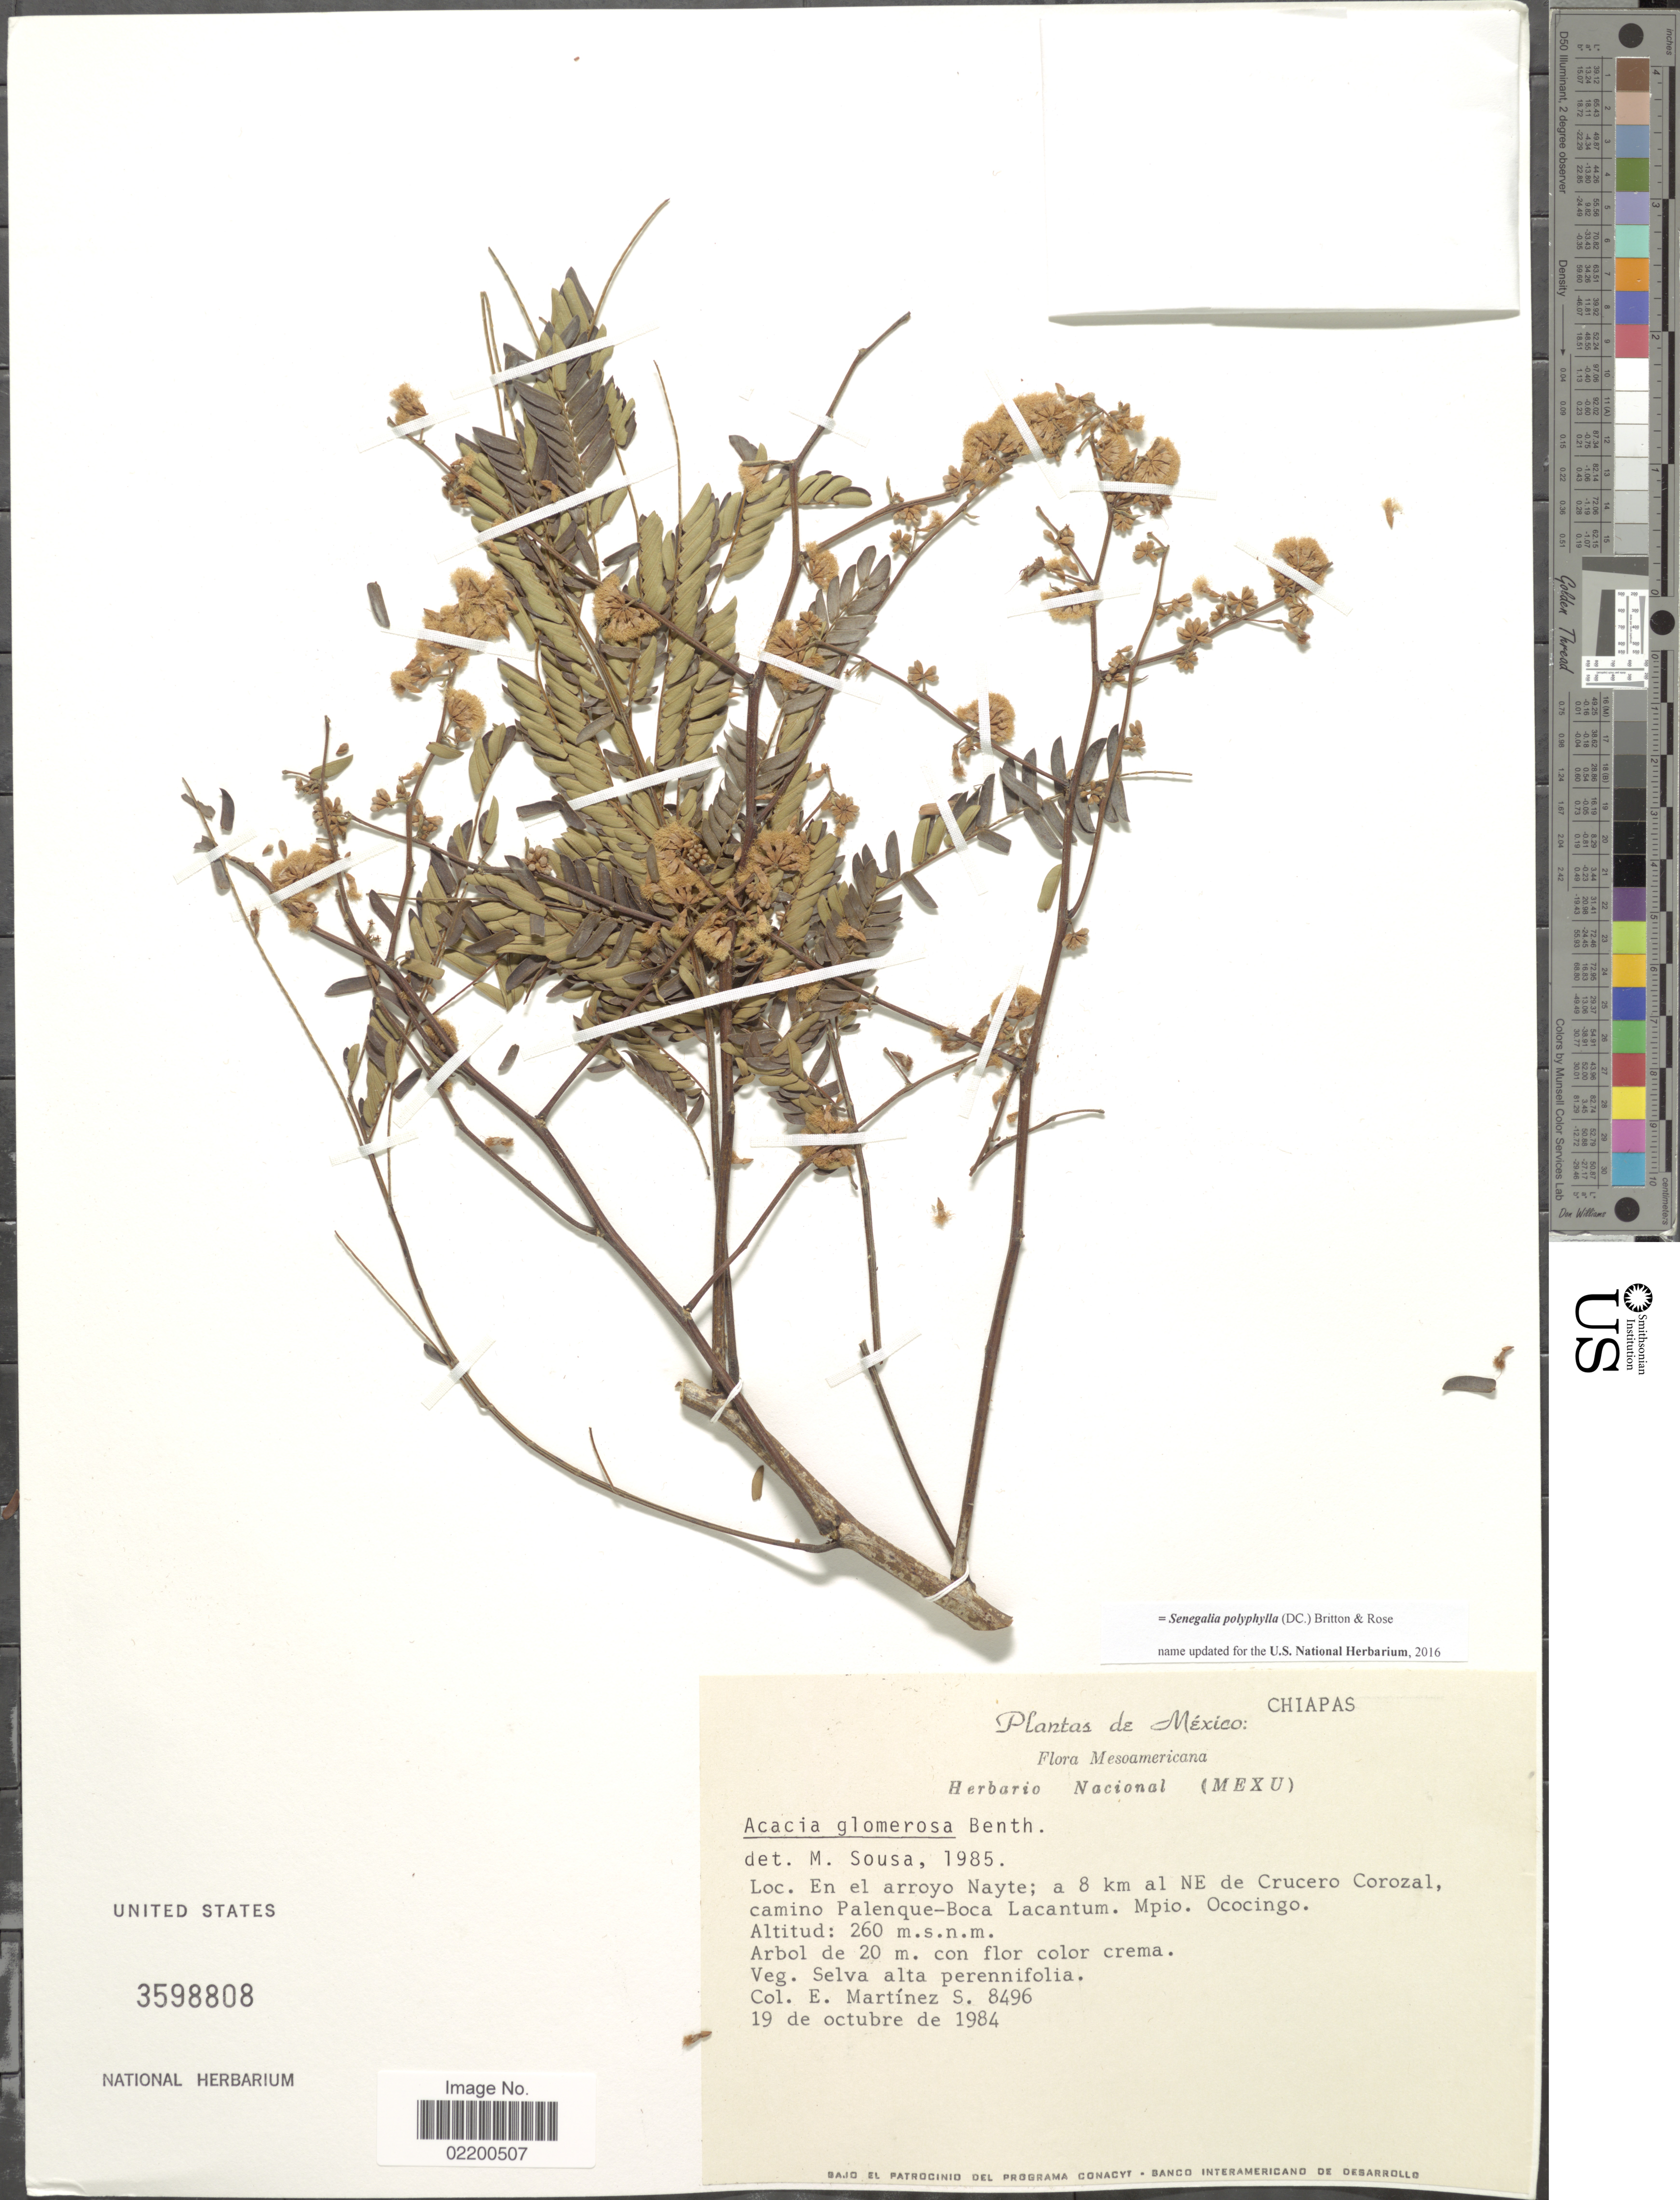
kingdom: Plantae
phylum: Tracheophyta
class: Magnoliopsida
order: Fabales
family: Fabaceae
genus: Senegalia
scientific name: Senegalia polyphylla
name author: (DC.) Britton & Rose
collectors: E. M. Martínez S.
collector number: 8496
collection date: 1984-10-19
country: Mexico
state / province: Chiapas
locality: En el arroyo Nayte: a 8 km al NE de Crucero Corozal, camino Palenque-Boca Lacantum, Mpio Ococingo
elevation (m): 260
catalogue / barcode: US 3598808